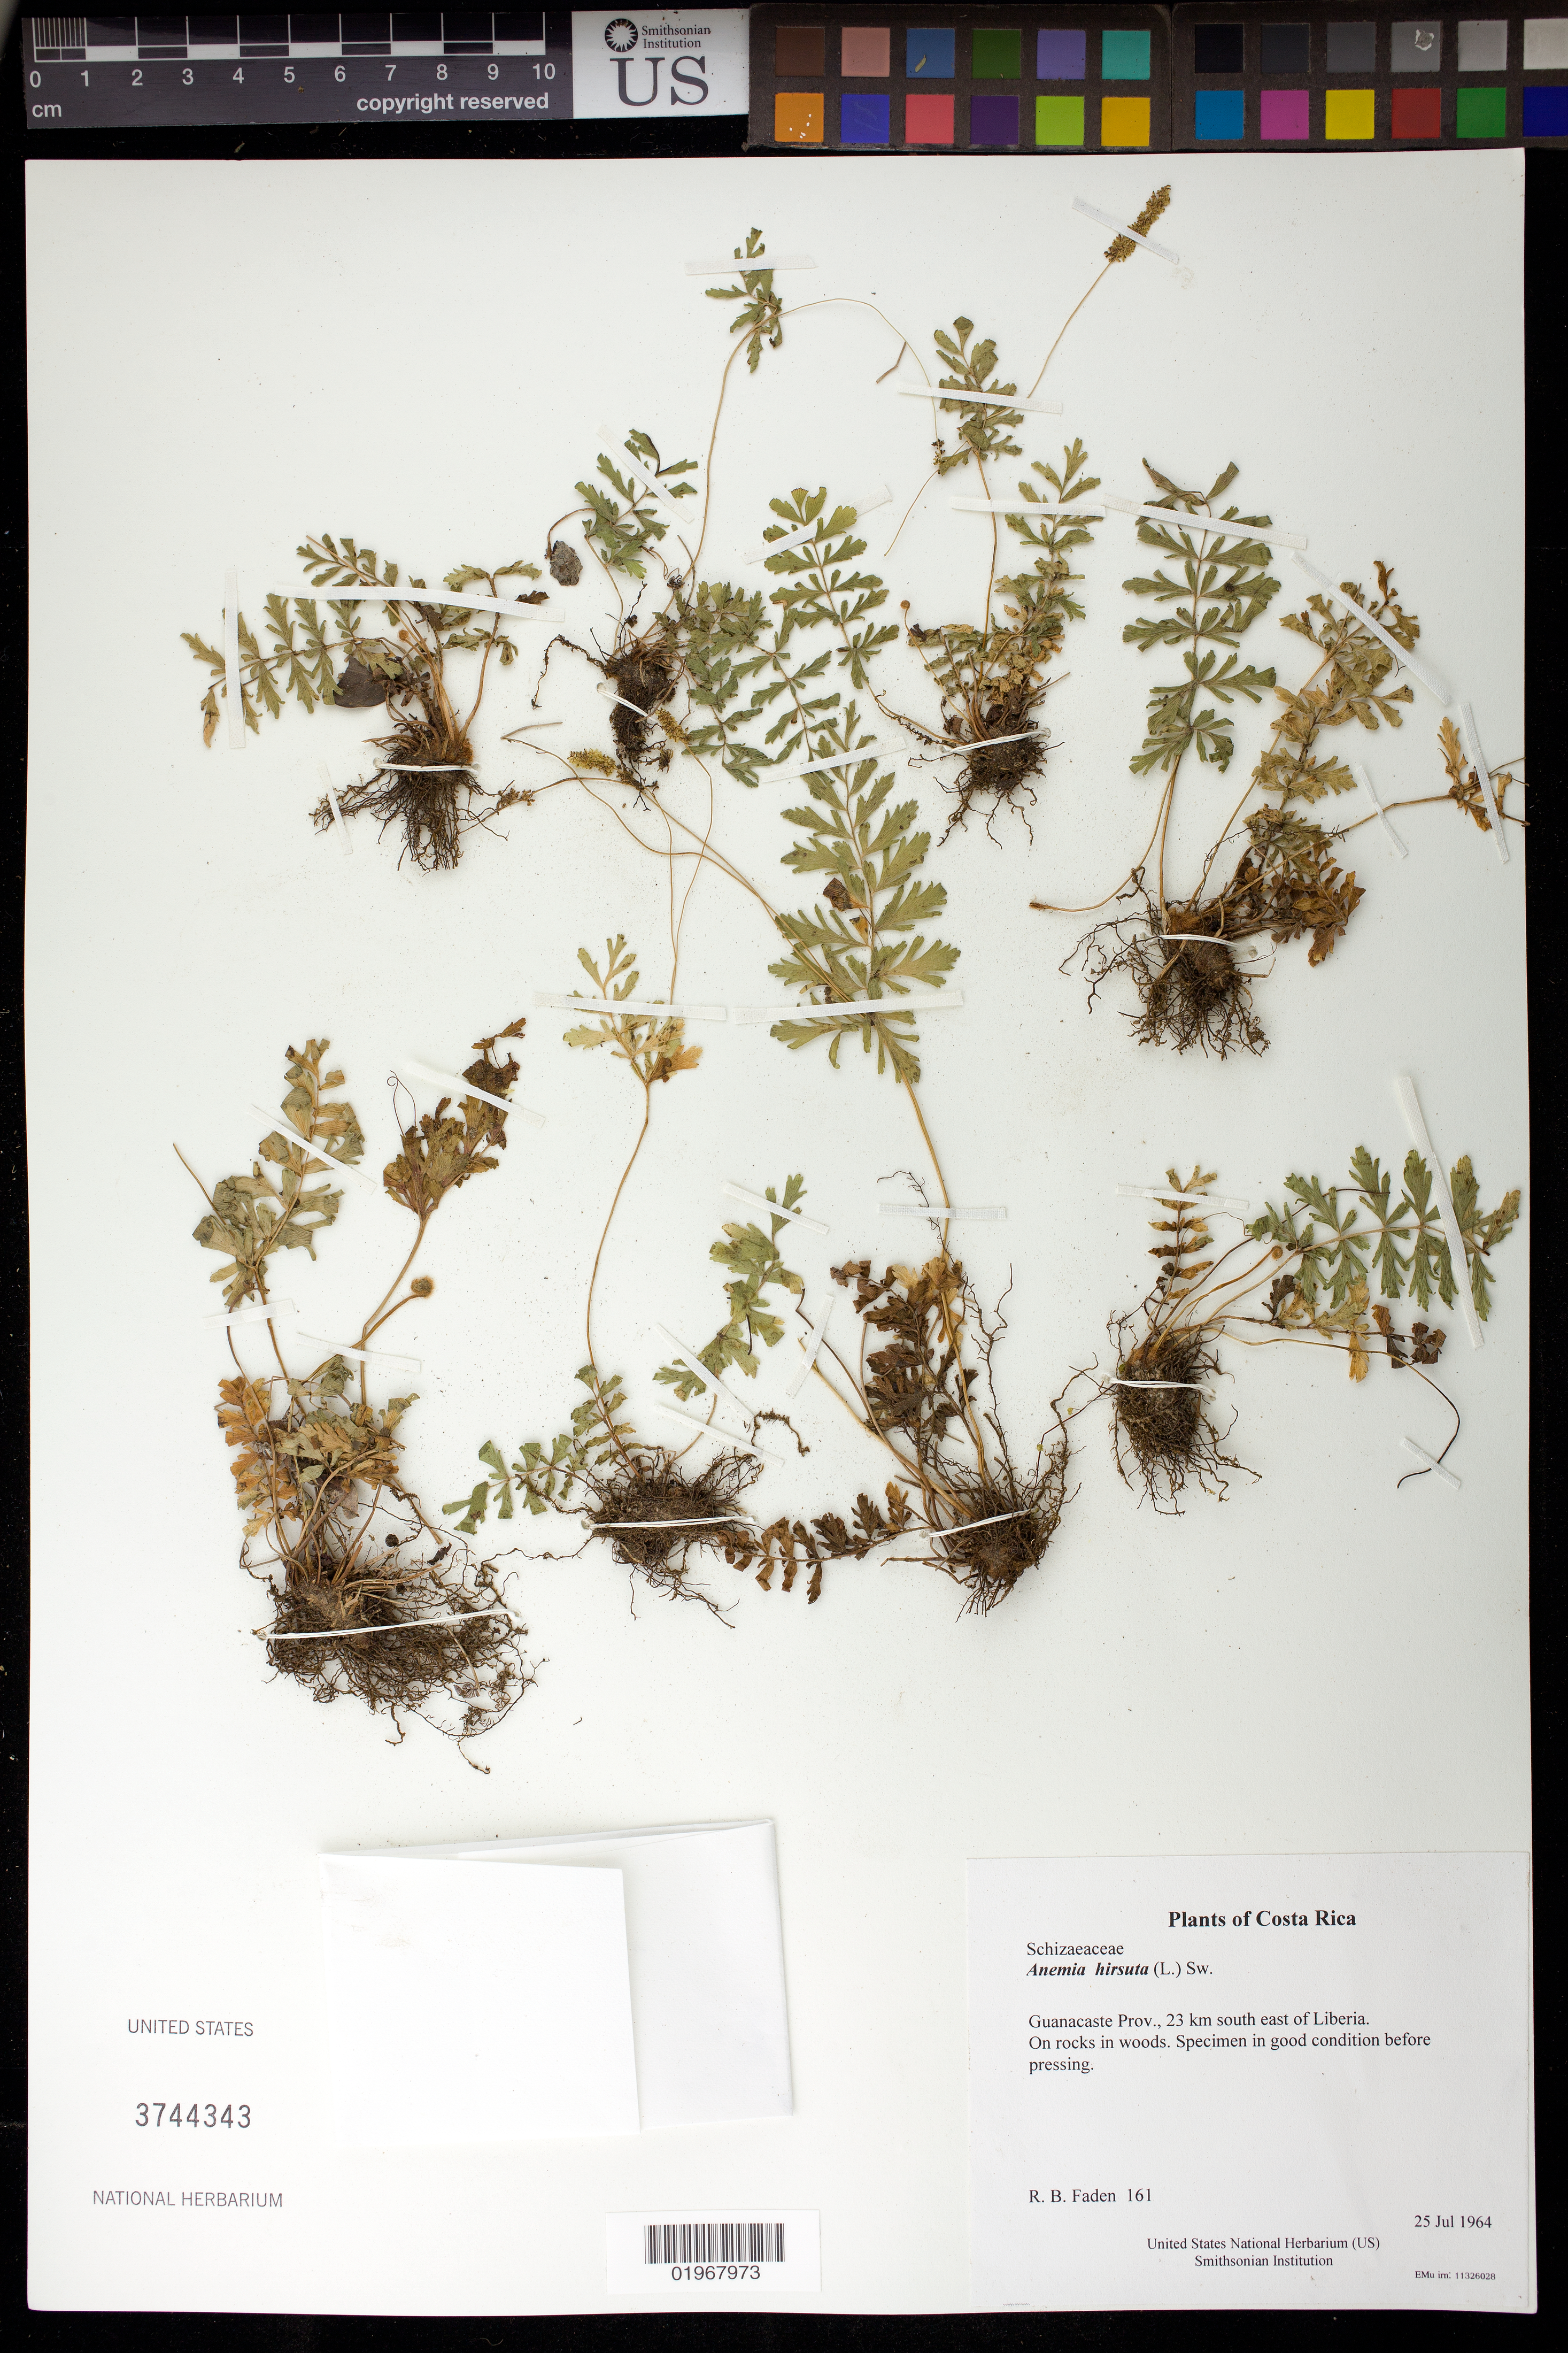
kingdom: Plantae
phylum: Tracheophyta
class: Polypodiopsida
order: Schizaeales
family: Anemiaceae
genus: Anemia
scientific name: Anemia hirsuta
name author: (L.) Sw.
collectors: R. B. Faden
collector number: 161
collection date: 1964-07-25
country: Costa Rica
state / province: Guanacaste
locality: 23 km south east of Liberia.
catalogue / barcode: US 3744343